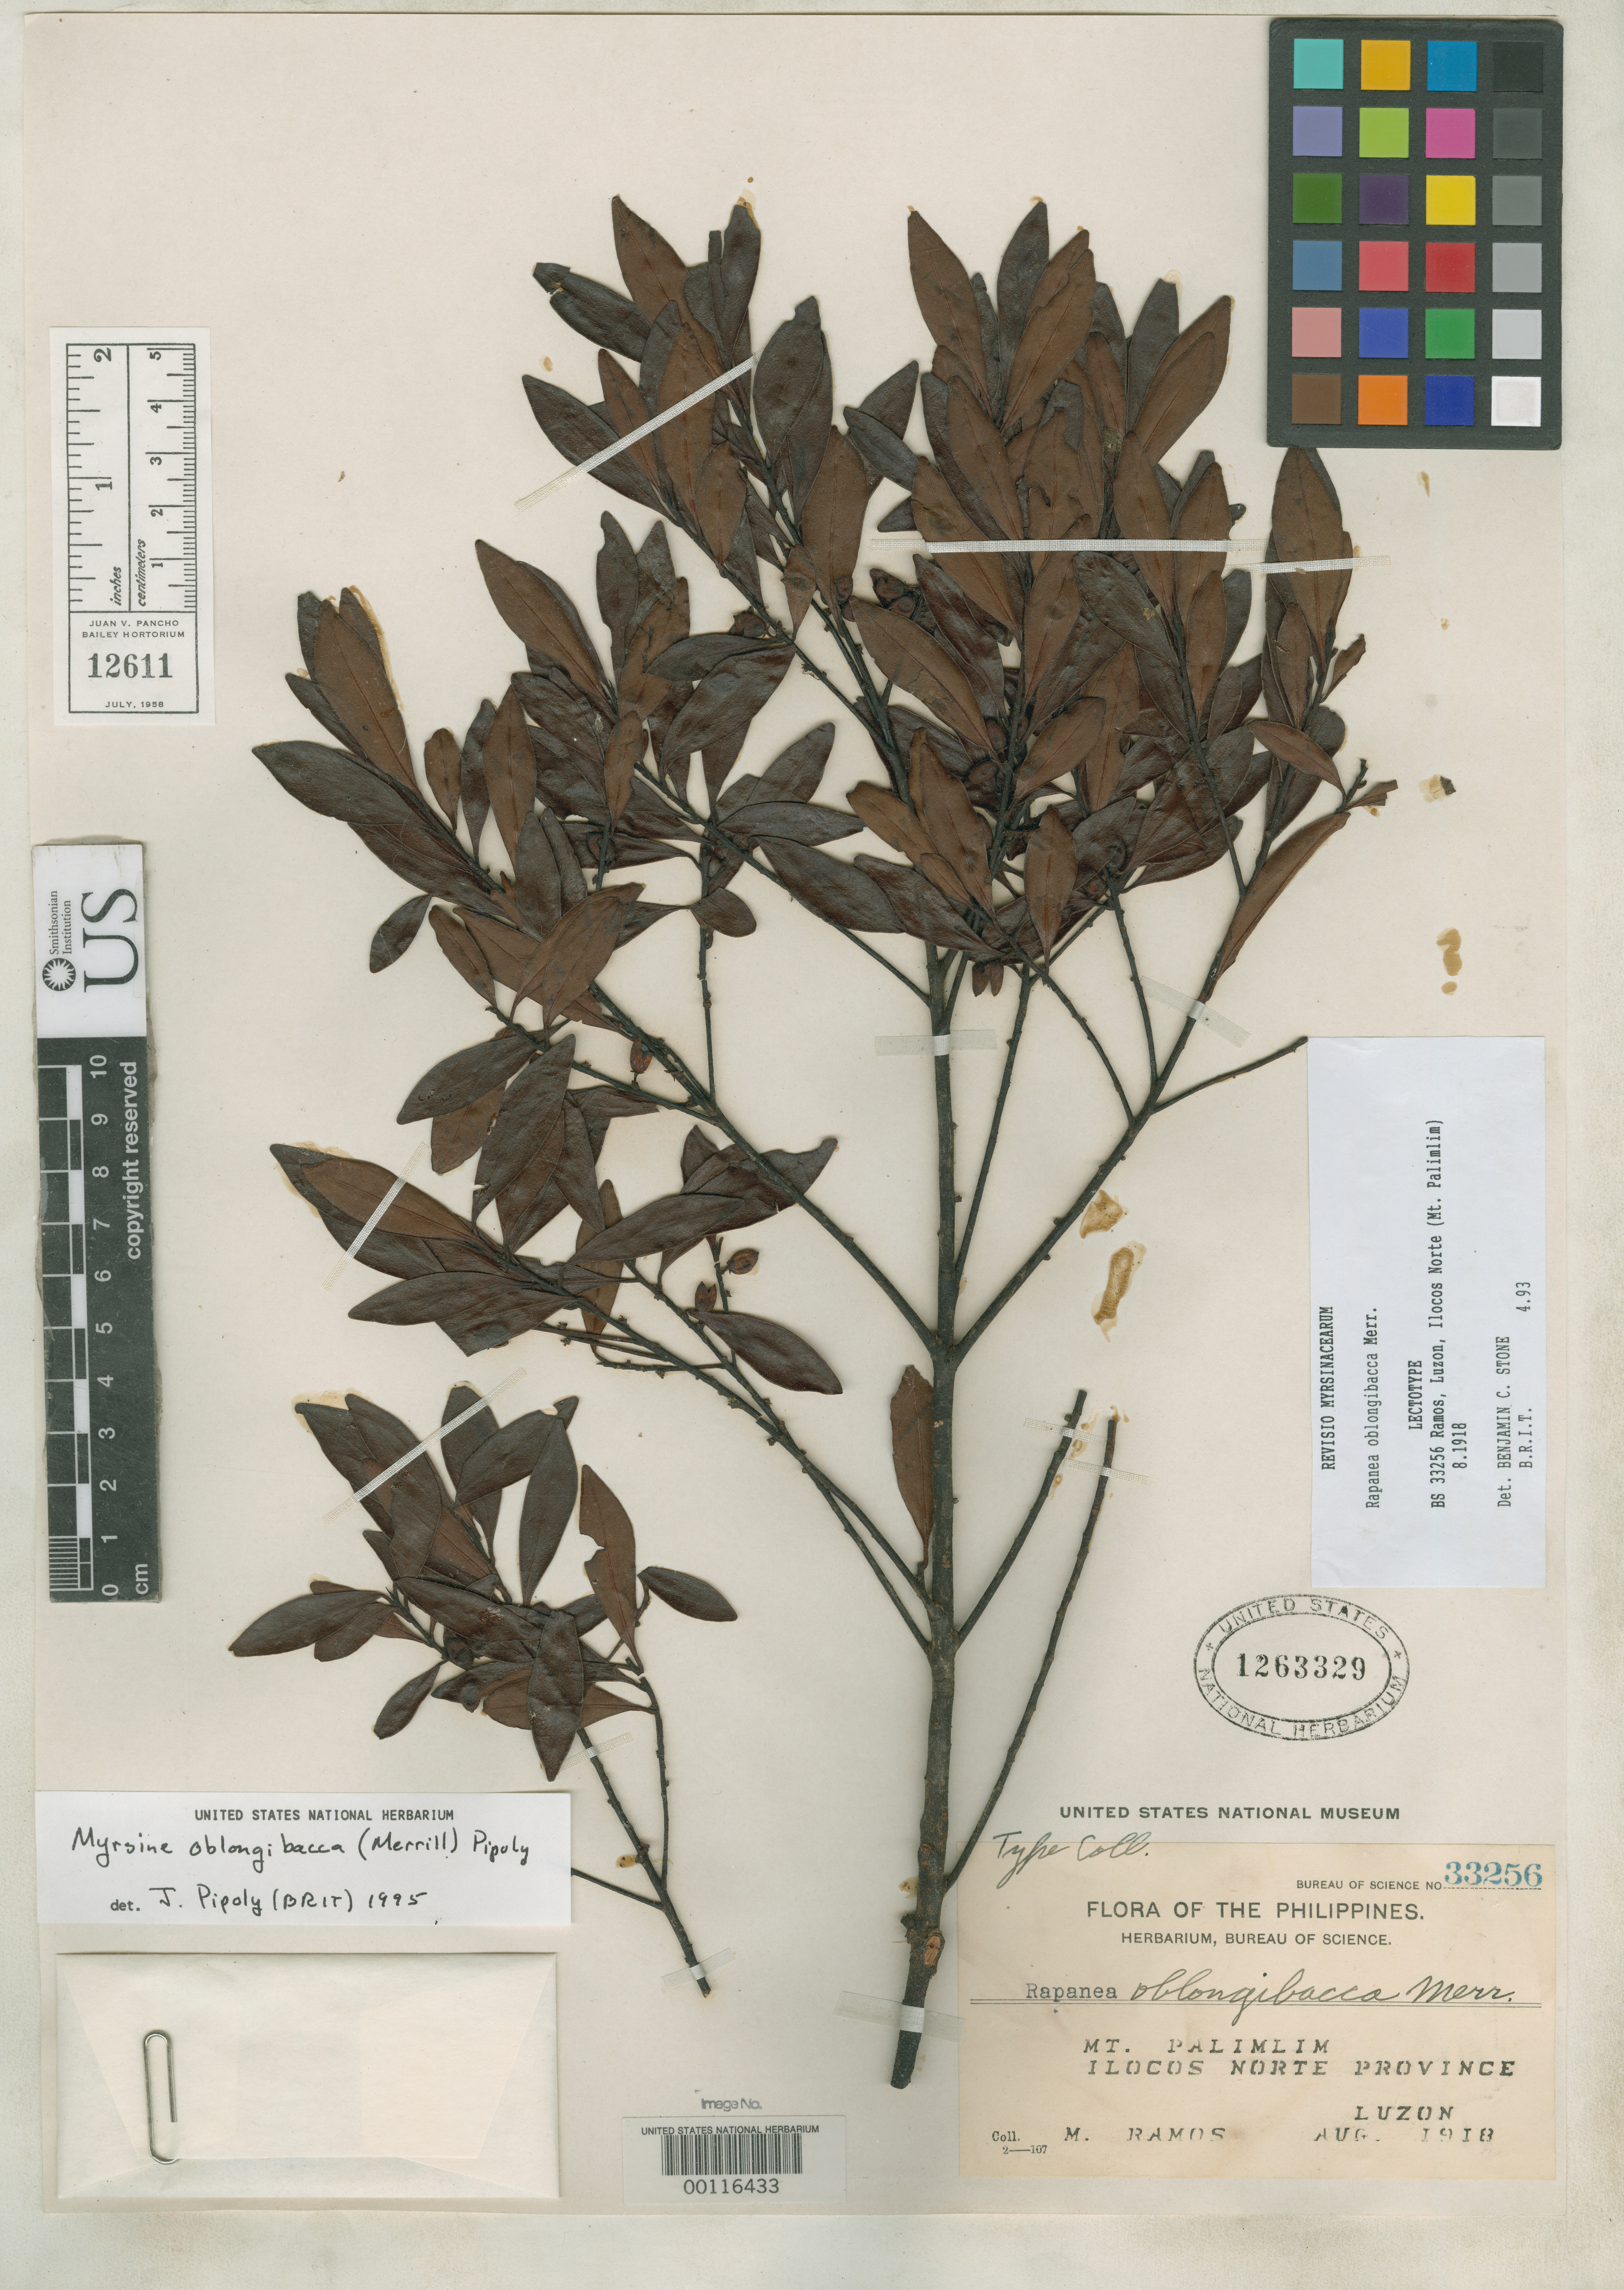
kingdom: Plantae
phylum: Tracheophyta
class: Magnoliopsida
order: Ericales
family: Primulaceae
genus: Rapanea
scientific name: Rapanea oblongibacca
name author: Merr.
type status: Isotype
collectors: M. Ramos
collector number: Bur. Sci. 33256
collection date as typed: Aug 1918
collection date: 1918-08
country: Philippines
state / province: Ilocos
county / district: Ilocos Norte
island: Luzon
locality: Mt. Palimlin.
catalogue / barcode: US 1263329